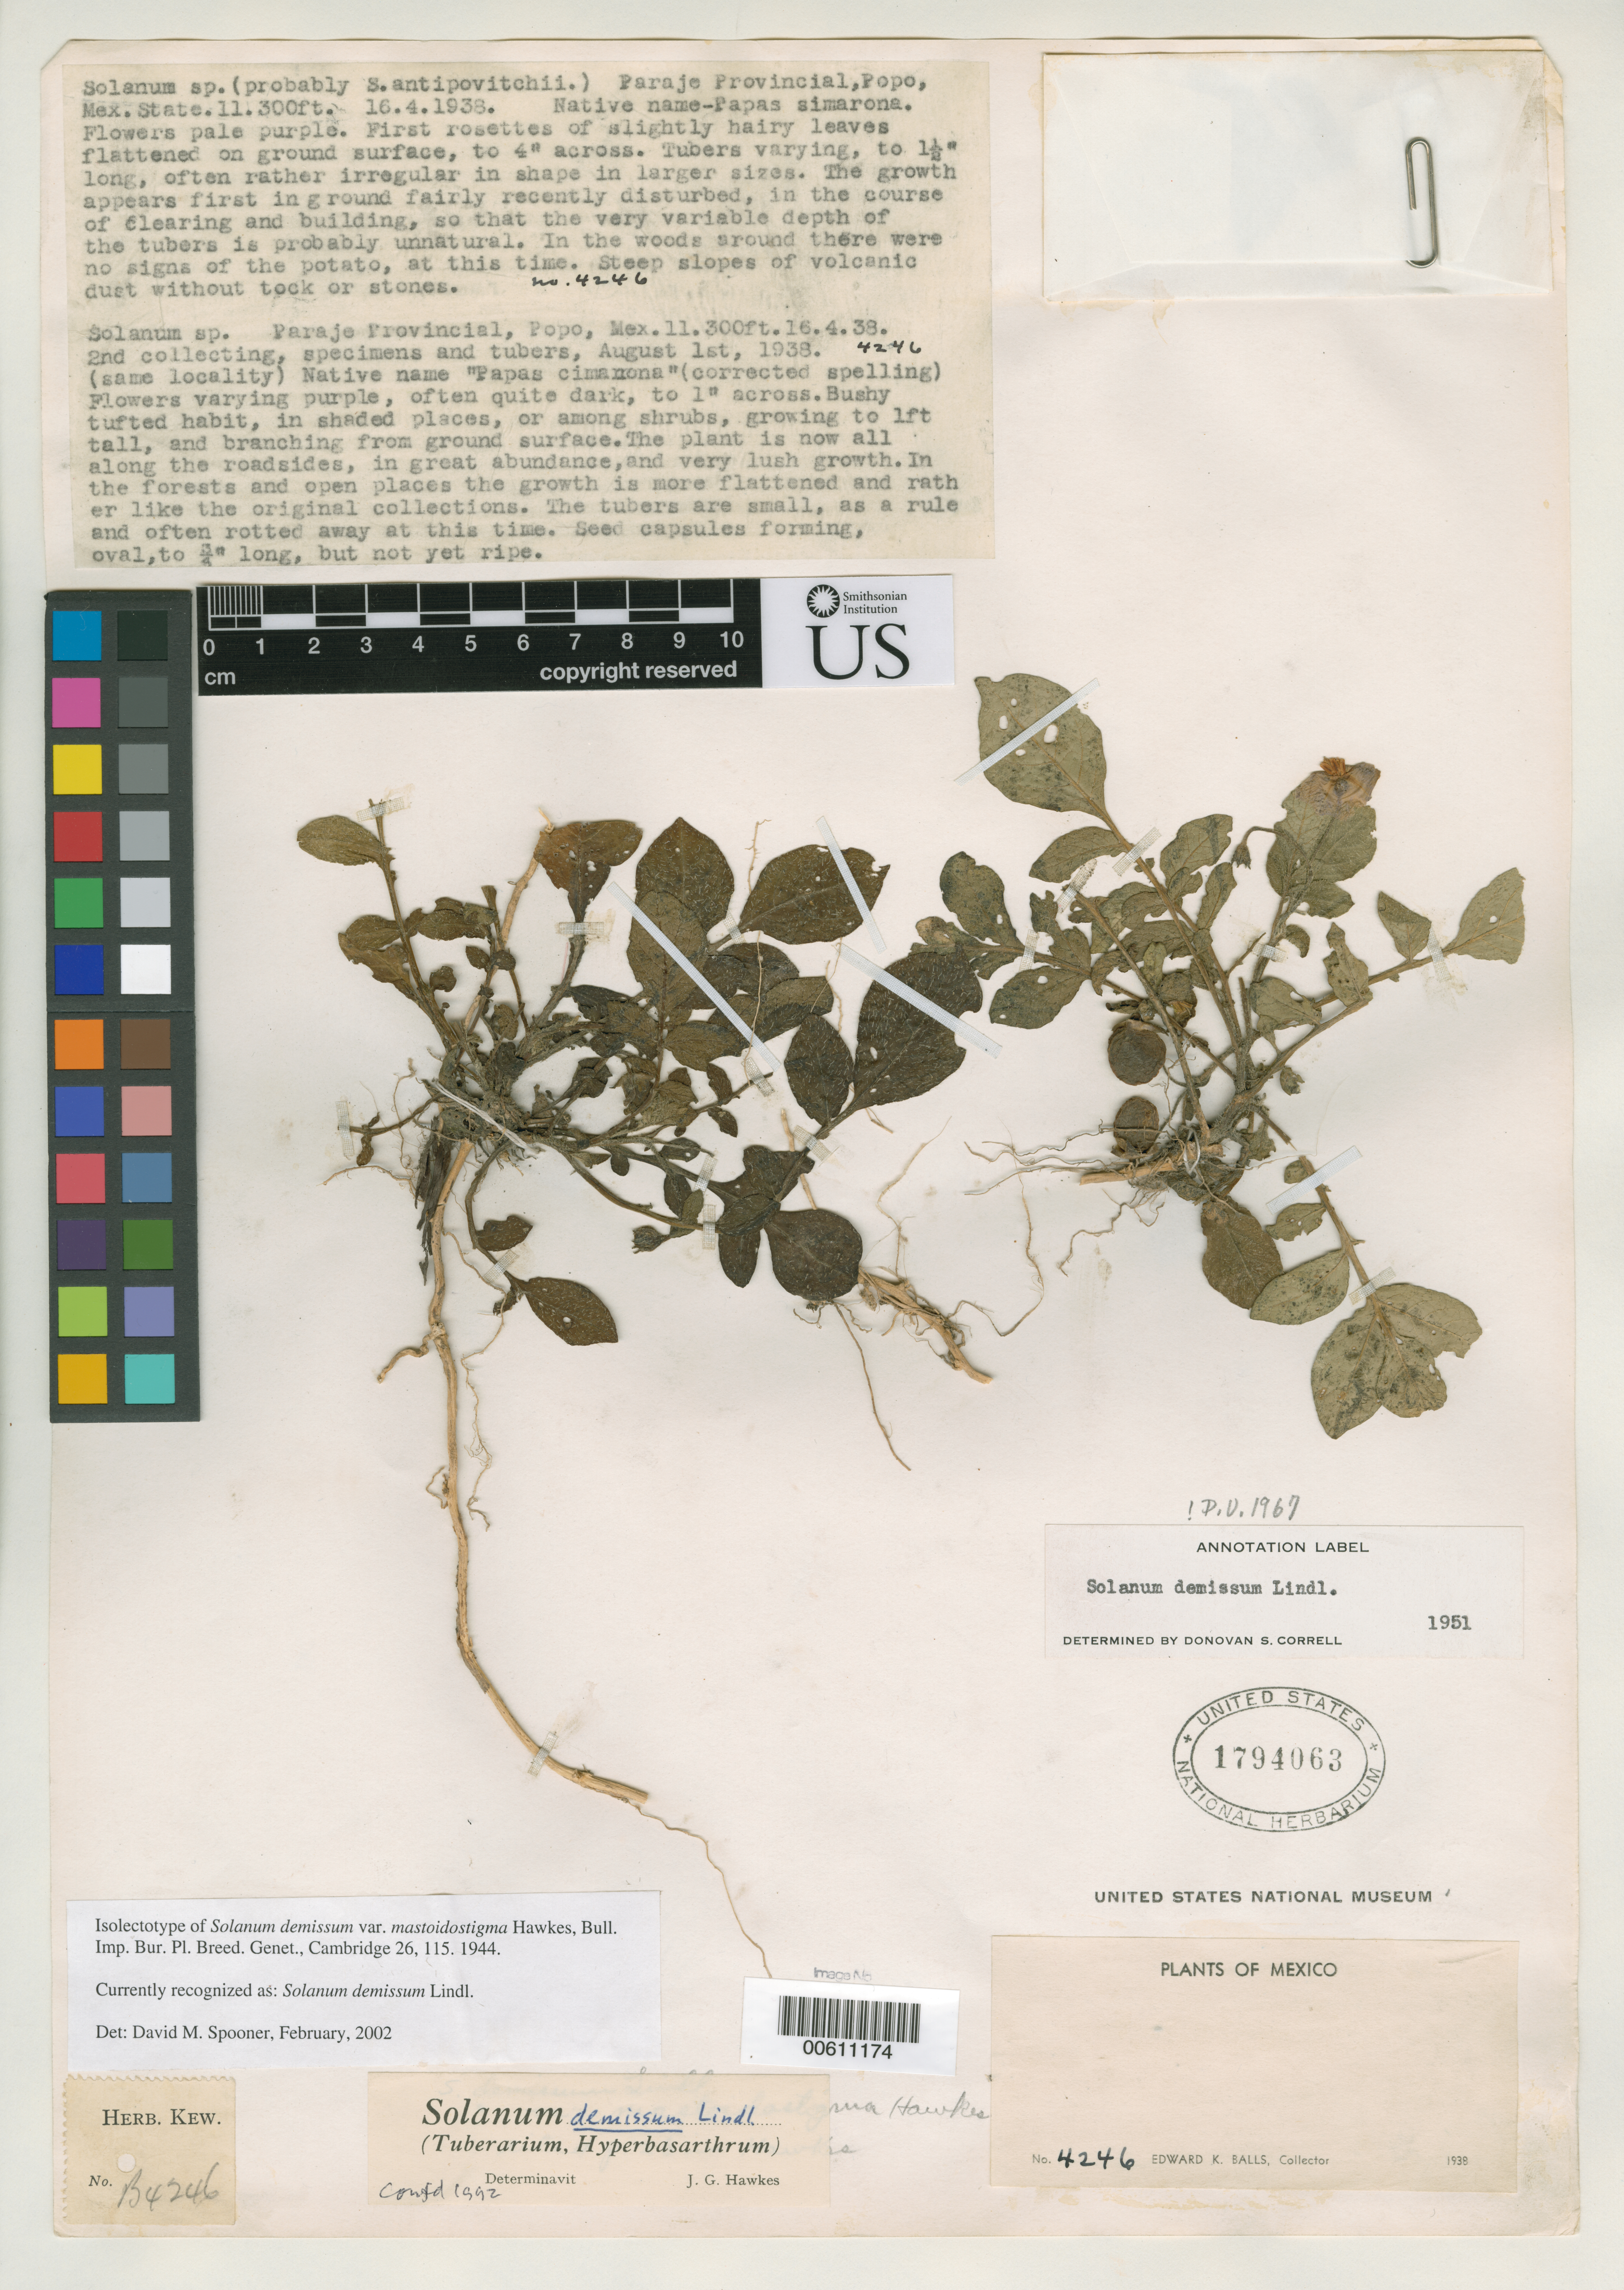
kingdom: Plantae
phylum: Tracheophyta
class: Magnoliopsida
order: Solanales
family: Solanaceae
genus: Solanum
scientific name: Solanum demissum var. mastoidostigma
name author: Hawkes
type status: Isolectotype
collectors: E. K. Balls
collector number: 4246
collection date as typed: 16 Apr 1938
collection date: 1938-04-16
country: Mexico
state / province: México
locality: Popo. Parajo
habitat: Steep slopes of volcanic dust without rock or stone.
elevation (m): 3444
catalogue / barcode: US 1794063